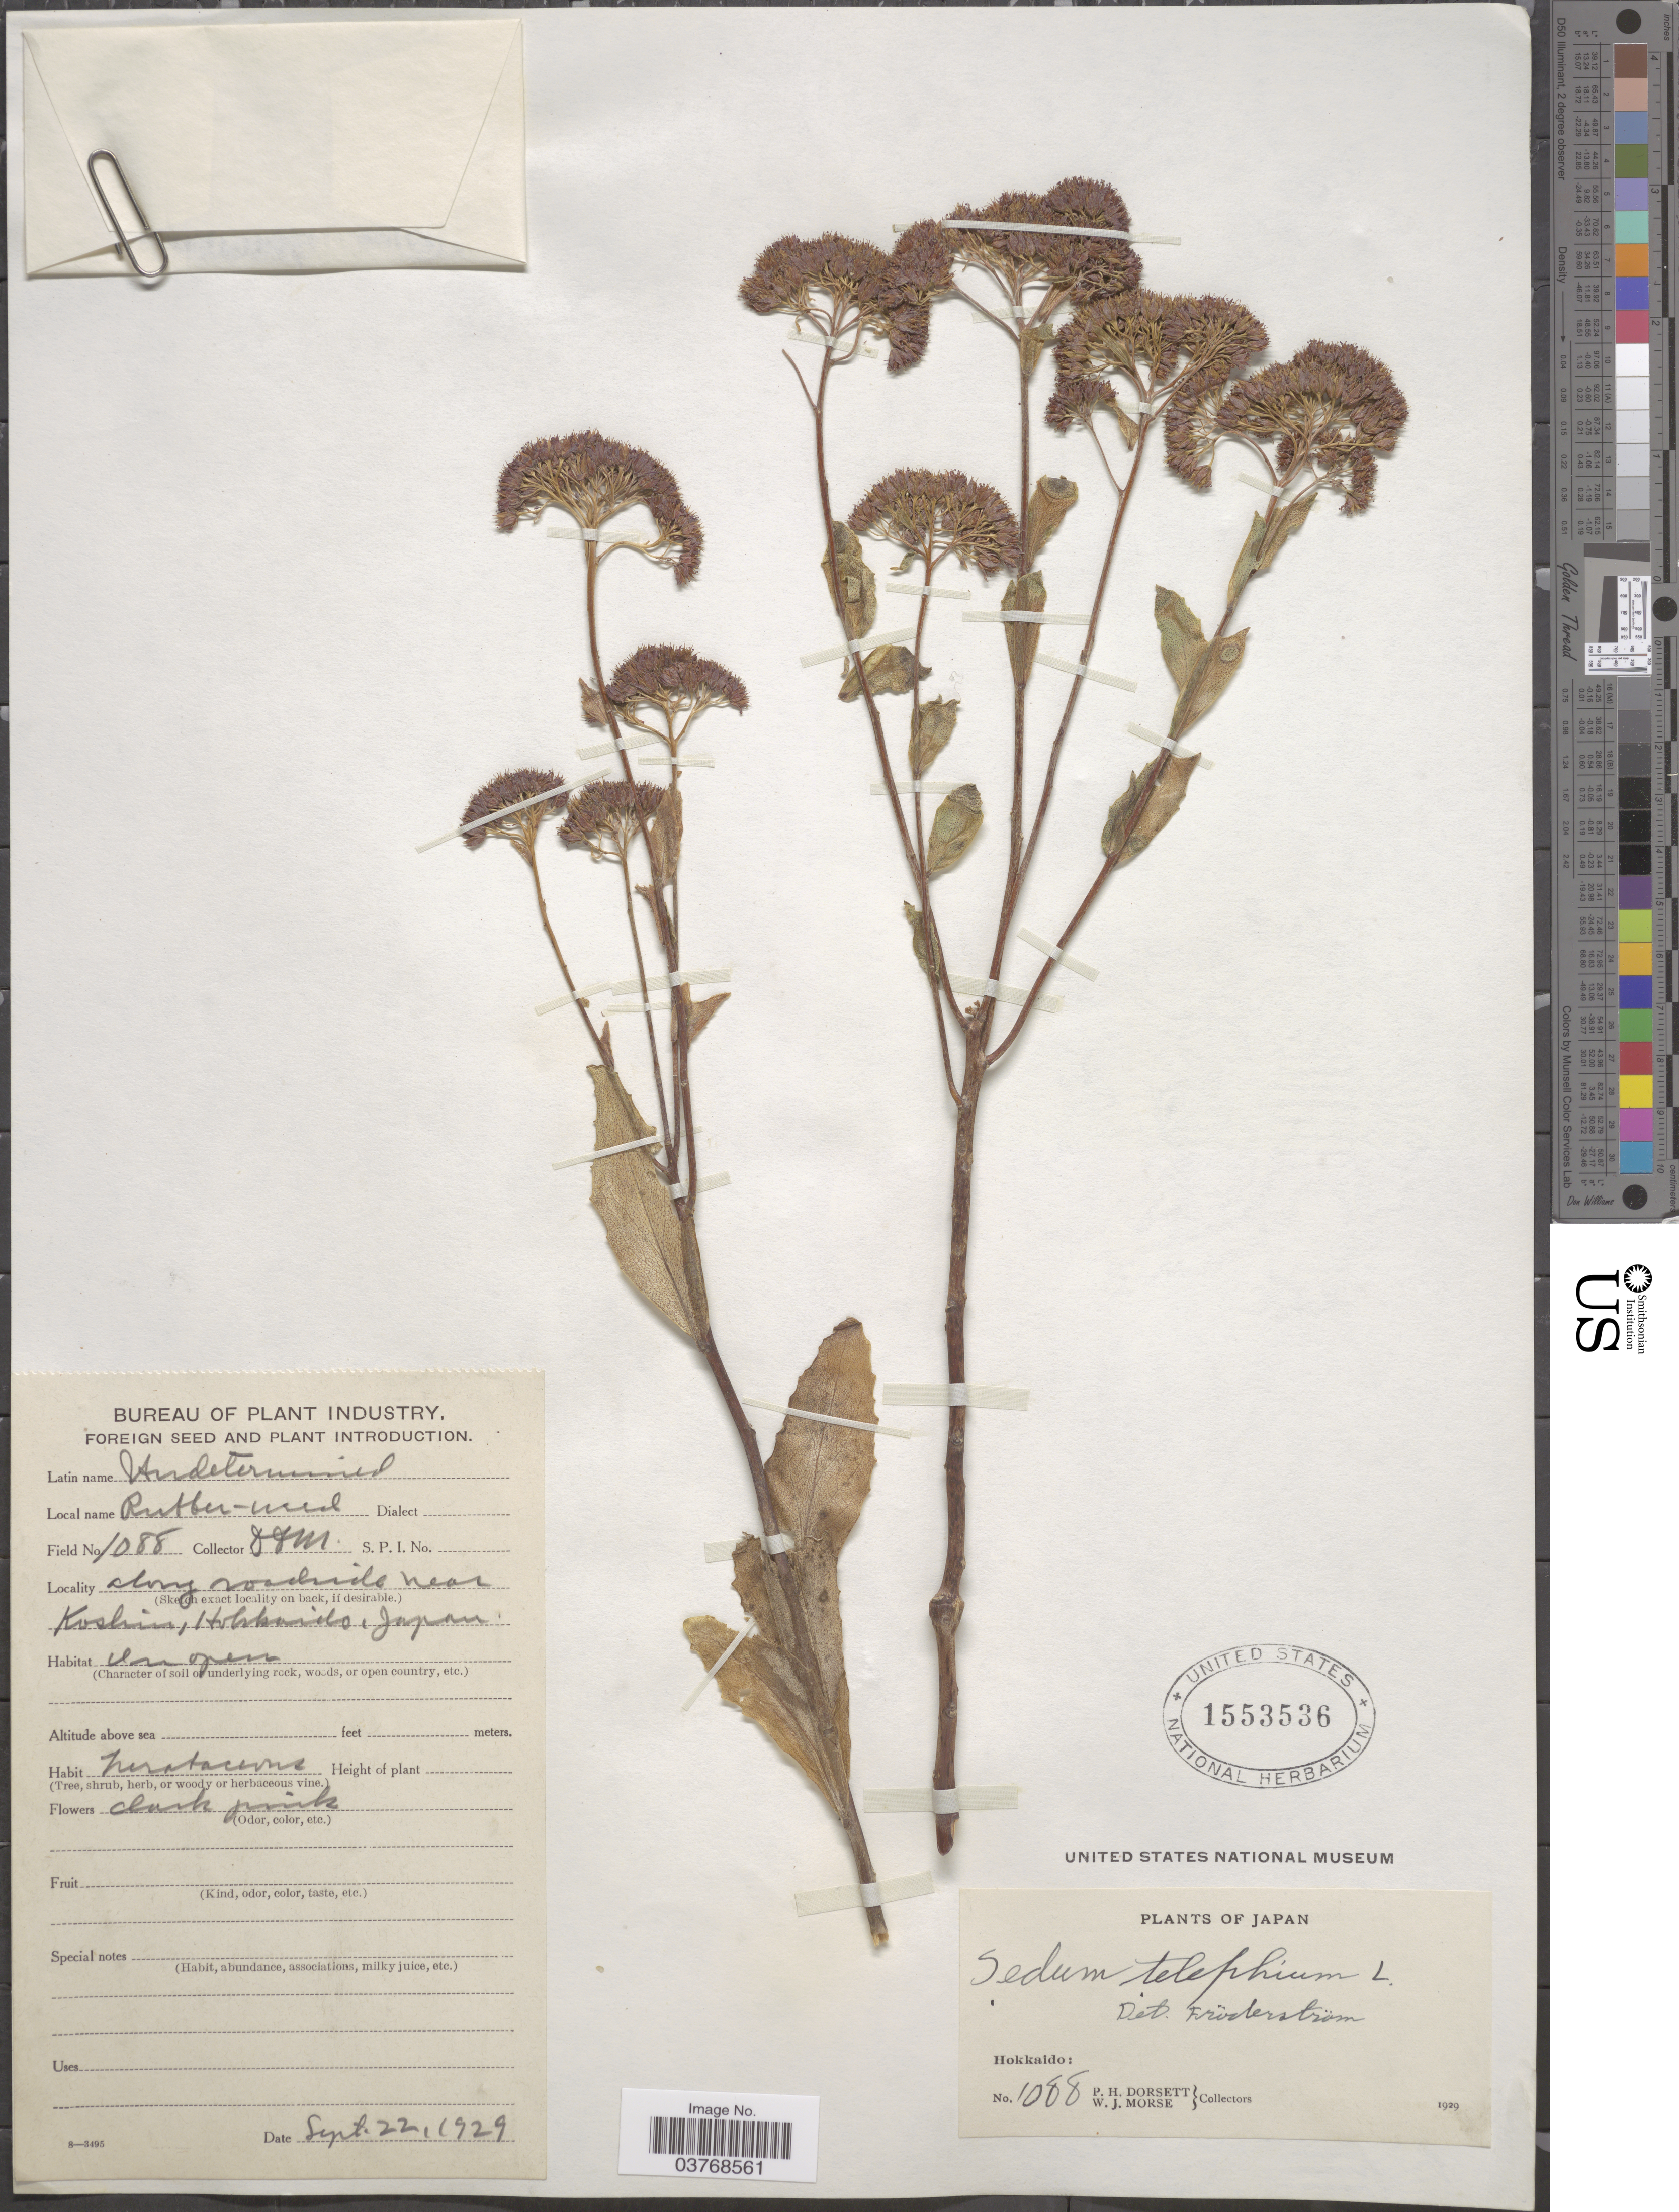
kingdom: Plantae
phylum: Tracheophyta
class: Magnoliopsida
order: Saxifragales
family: Crassulaceae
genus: Hylotelephium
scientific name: Hylotelephium sp.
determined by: Strong, Mark T., (BOT), Smithsonian Institution - National Museum of Natural History (UNITED STATES)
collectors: P. H. Dorsett & W. J. Morse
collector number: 1088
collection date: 1929-09-22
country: Japan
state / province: Hokkaidō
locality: Along roadside near Koshin.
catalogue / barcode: US 1553536